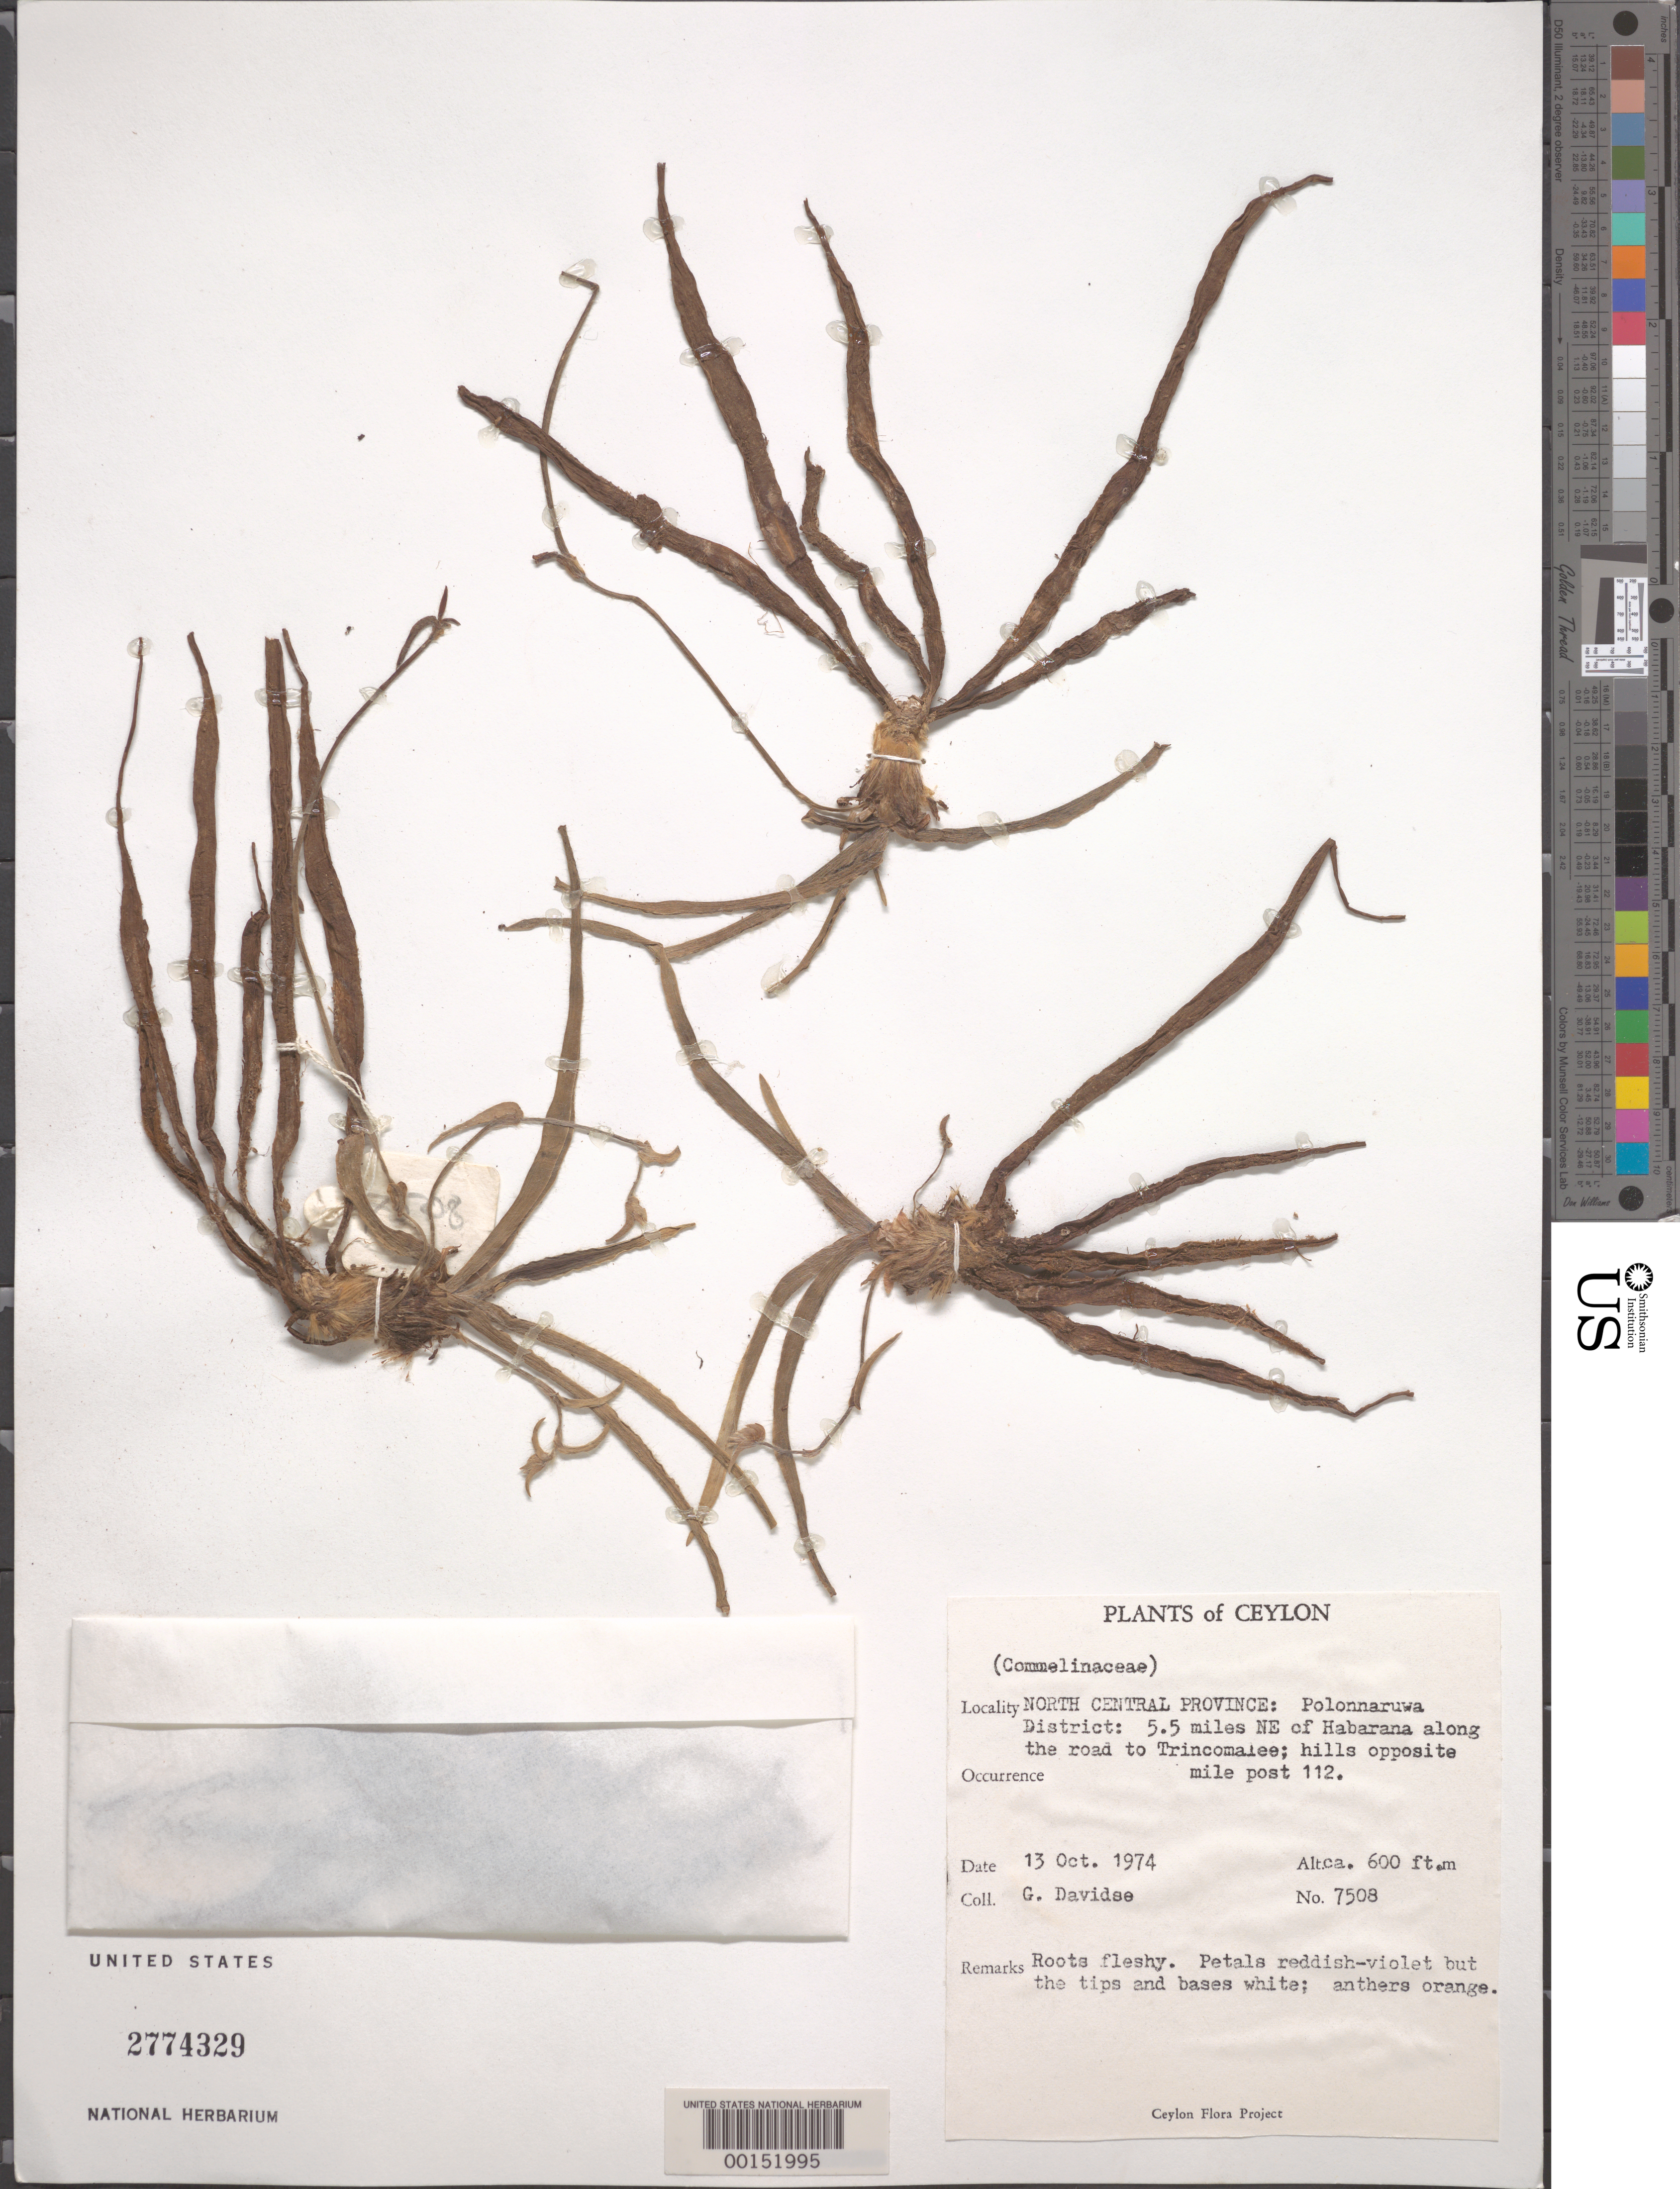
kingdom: Plantae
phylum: Tracheophyta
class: Liliopsida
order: Commelinales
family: Commelinaceae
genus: Cyanotis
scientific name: Cyanotis tuberosa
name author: (Roxb.) Schult. & Schult. f.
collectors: G. Davidse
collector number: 7508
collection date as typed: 13 Oct 1974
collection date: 1974-10-13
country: Sri Lanka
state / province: North Central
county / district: Dolonnaruwa Dist.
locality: Ne of habarana; road to trincomalee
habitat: Hills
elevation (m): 183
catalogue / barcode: US 2774329